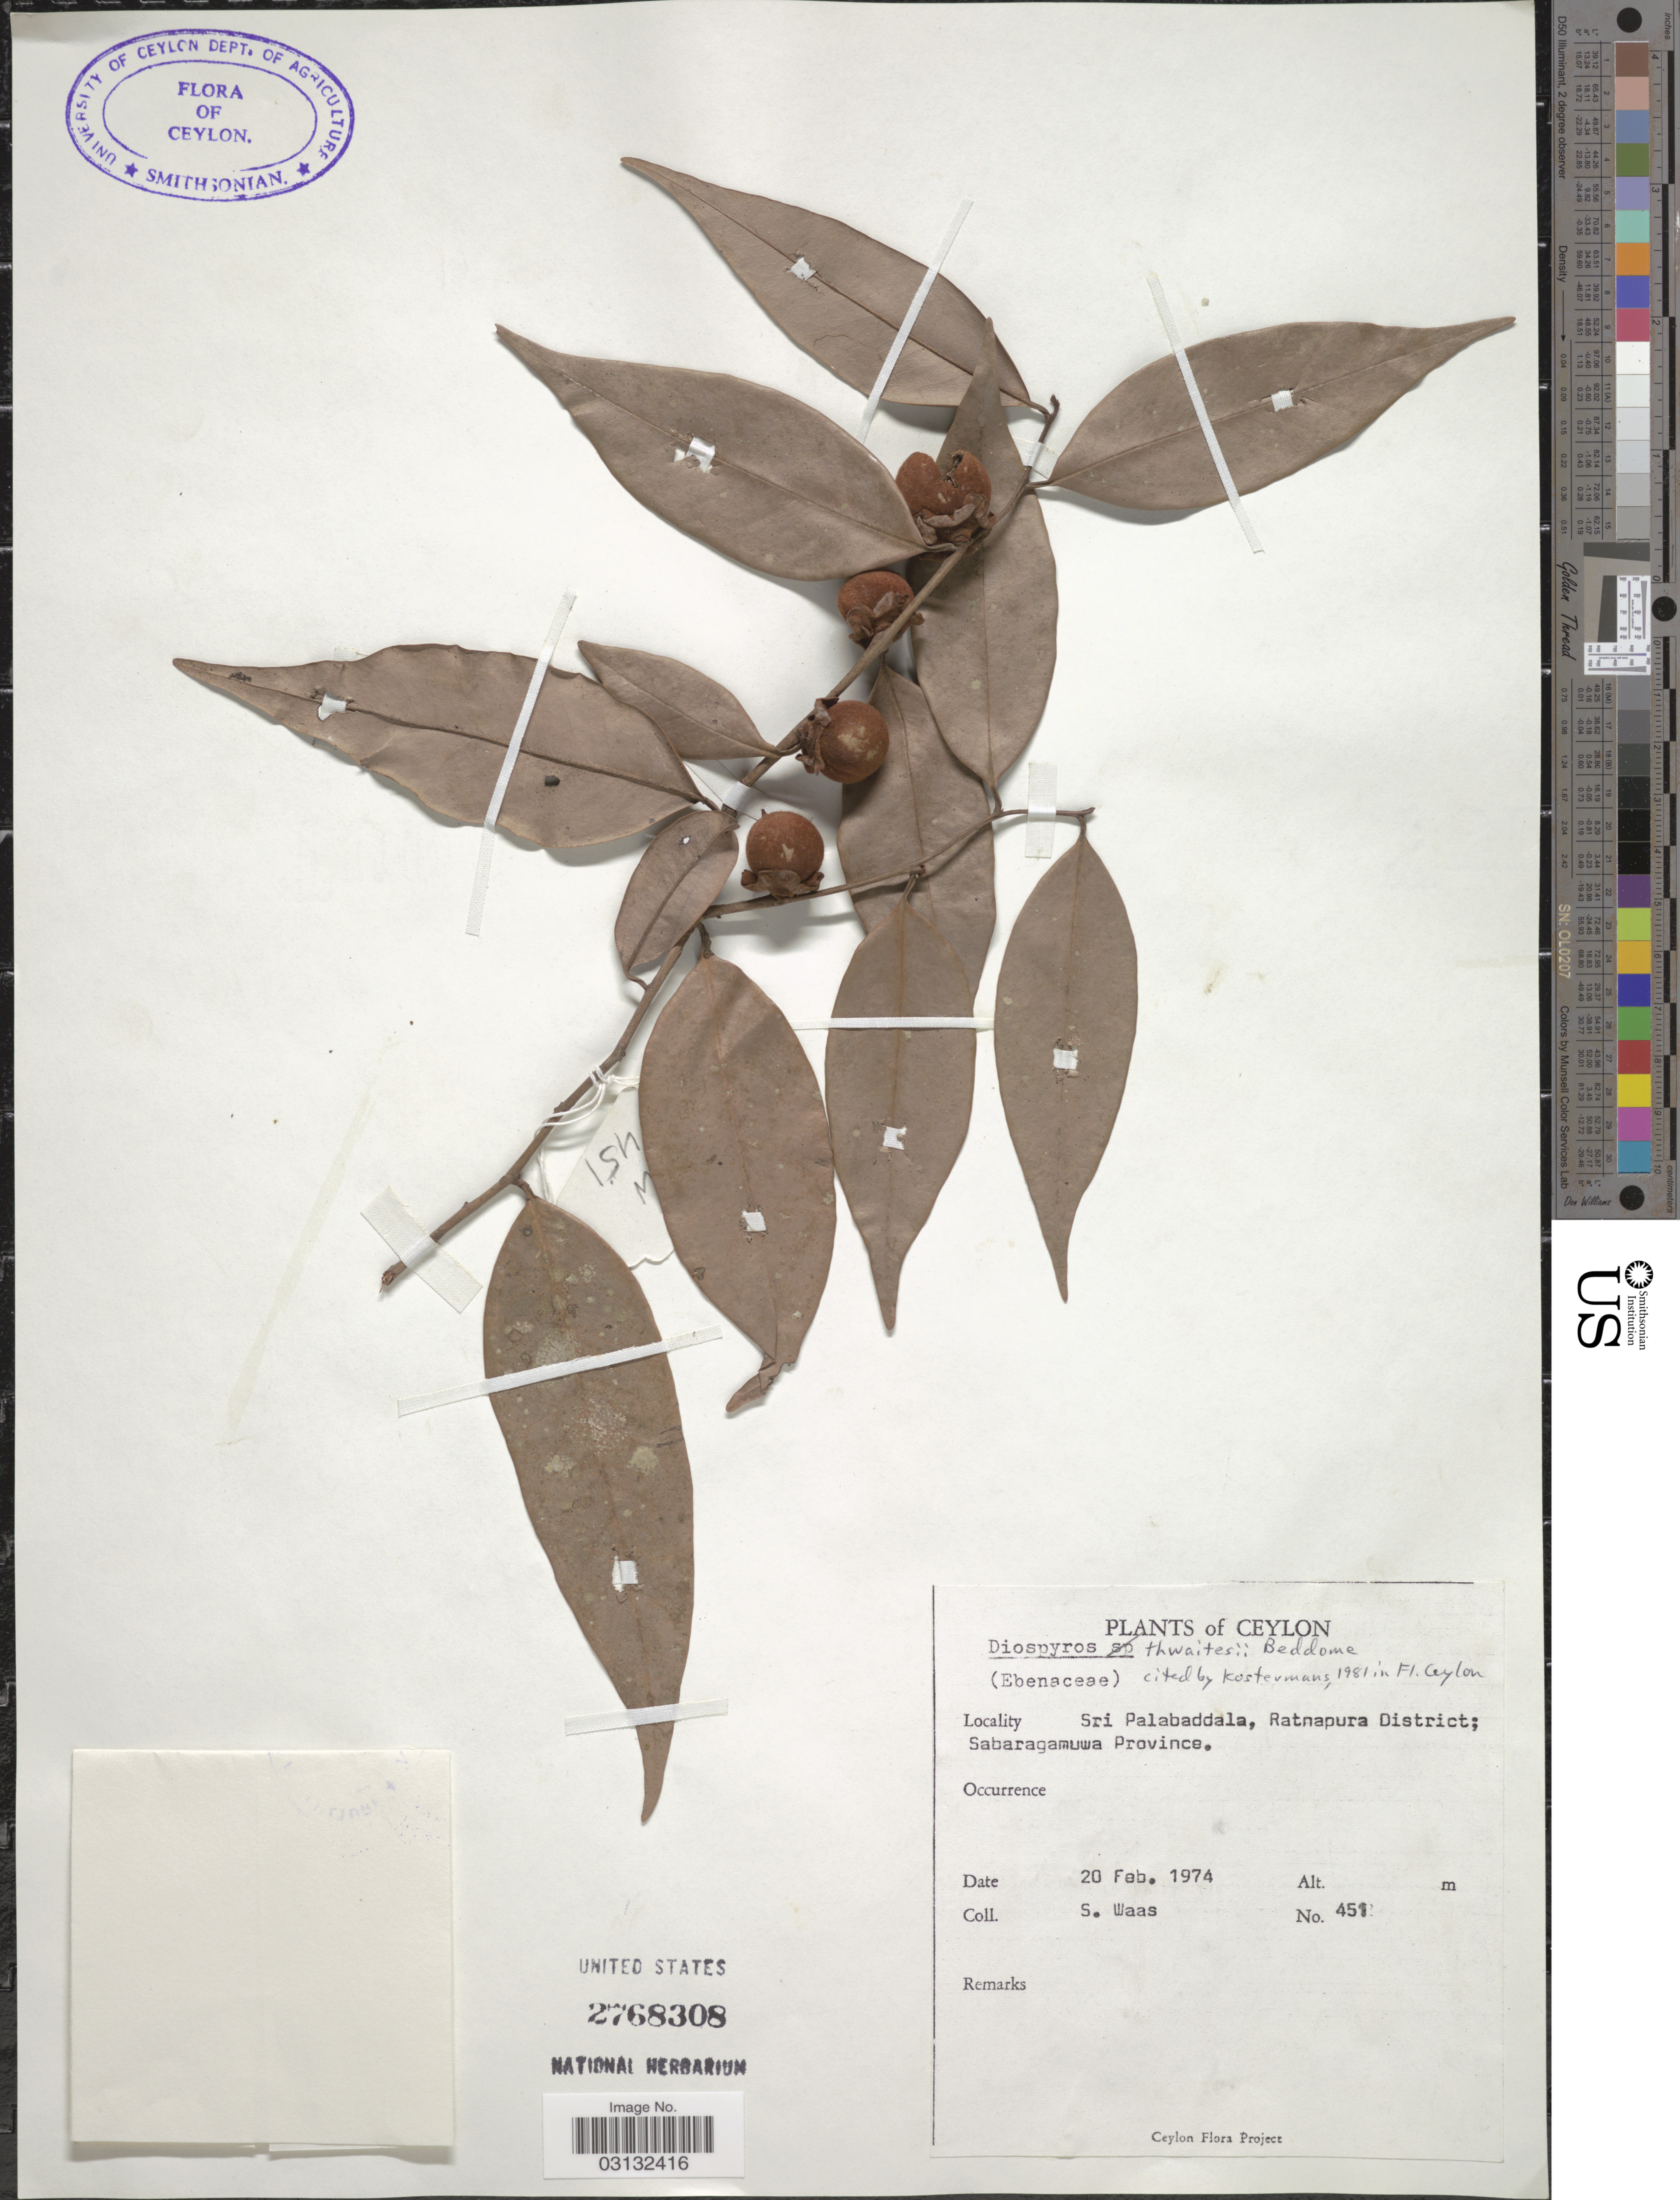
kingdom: Plantae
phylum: Tracheophyta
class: Magnoliopsida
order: Ericales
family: Ebenaceae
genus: Diospyros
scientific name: Diospyros thwaitesii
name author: Bedd.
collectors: S. Waas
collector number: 451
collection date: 1974-02-20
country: Sri Lanka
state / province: Sabaragamuwa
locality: Ceylon. Sri Palabaddala, Ratnapura District.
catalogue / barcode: US 2768308